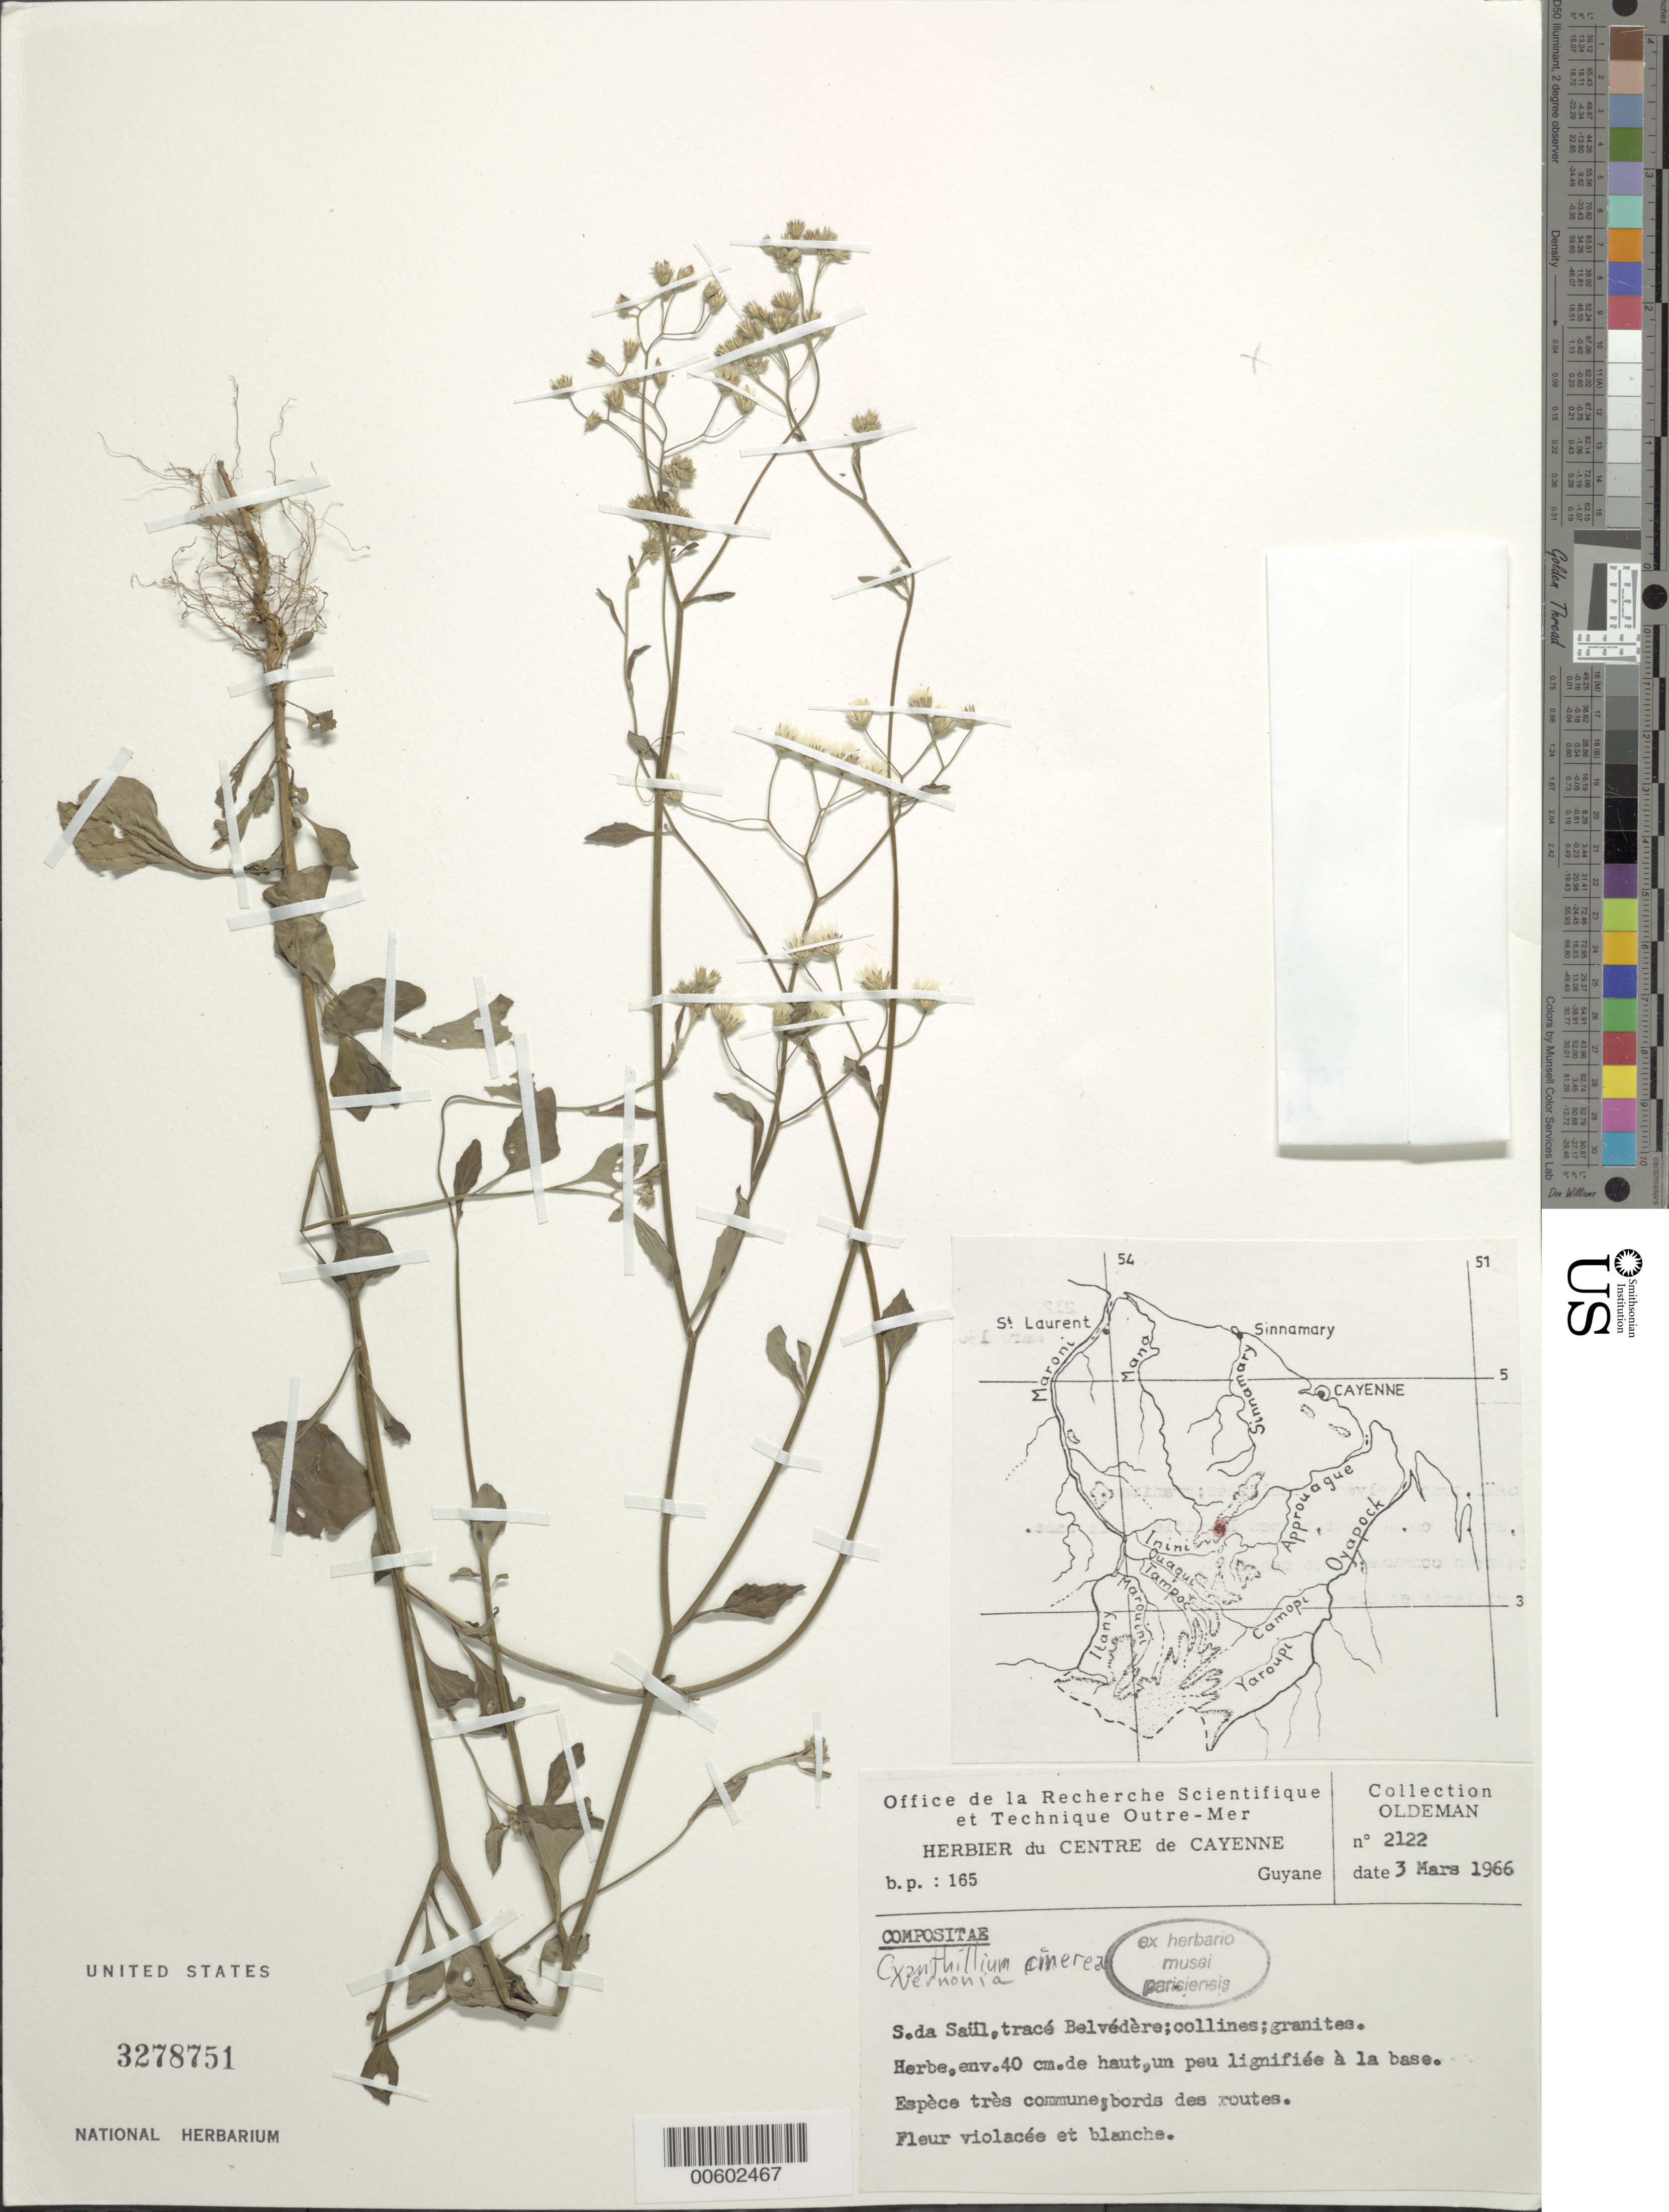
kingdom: Plantae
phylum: Tracheophyta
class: Magnoliopsida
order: Asterales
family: Asteraceae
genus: Cyanthillium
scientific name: Cyanthillium cinereum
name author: (L.) H. Rob.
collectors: R. Oldeman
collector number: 2122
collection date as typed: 3-Mar-66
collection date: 1966-03-03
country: French Guiana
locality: Saül, S of; Tracé Belvédere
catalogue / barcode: US 3278751